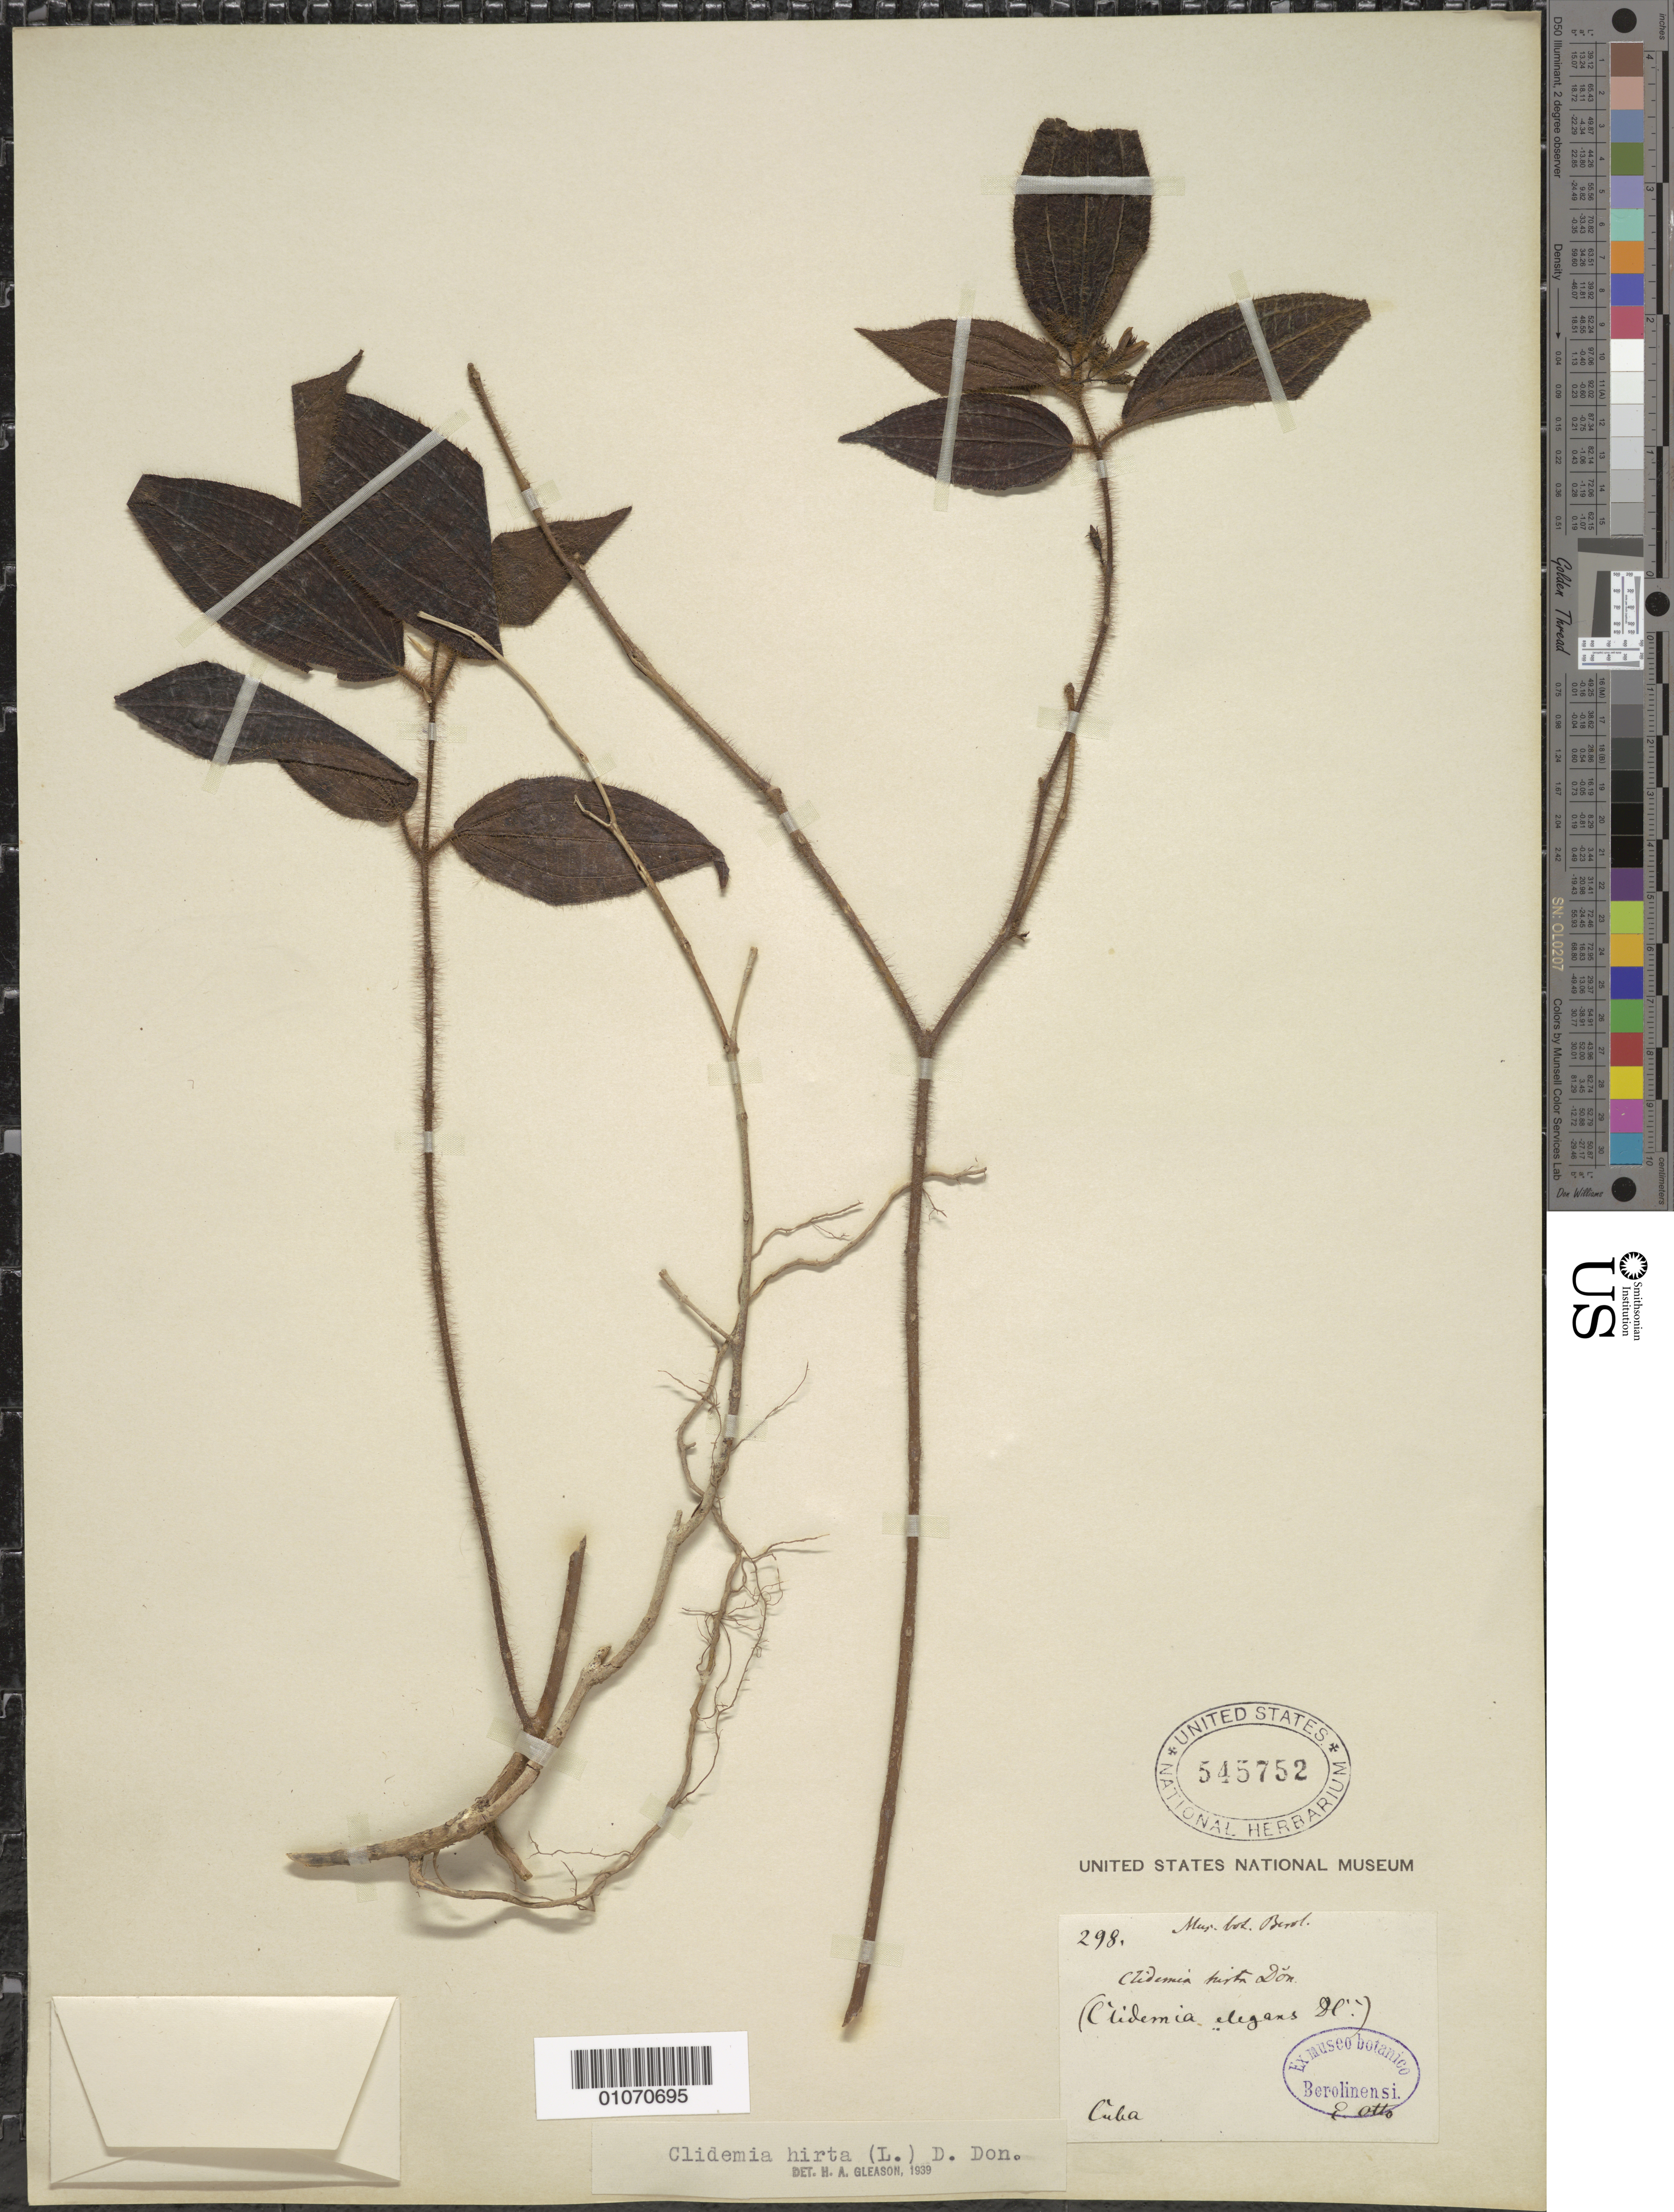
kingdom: Plantae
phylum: Tracheophyta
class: Magnoliopsida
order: Myrtales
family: Melastomataceae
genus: Clidemia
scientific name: Clidemia hirta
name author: (L.) D. Don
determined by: Gleason, H. A.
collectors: E. Otto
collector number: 298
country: Cuba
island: Cuba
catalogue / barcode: US 545752